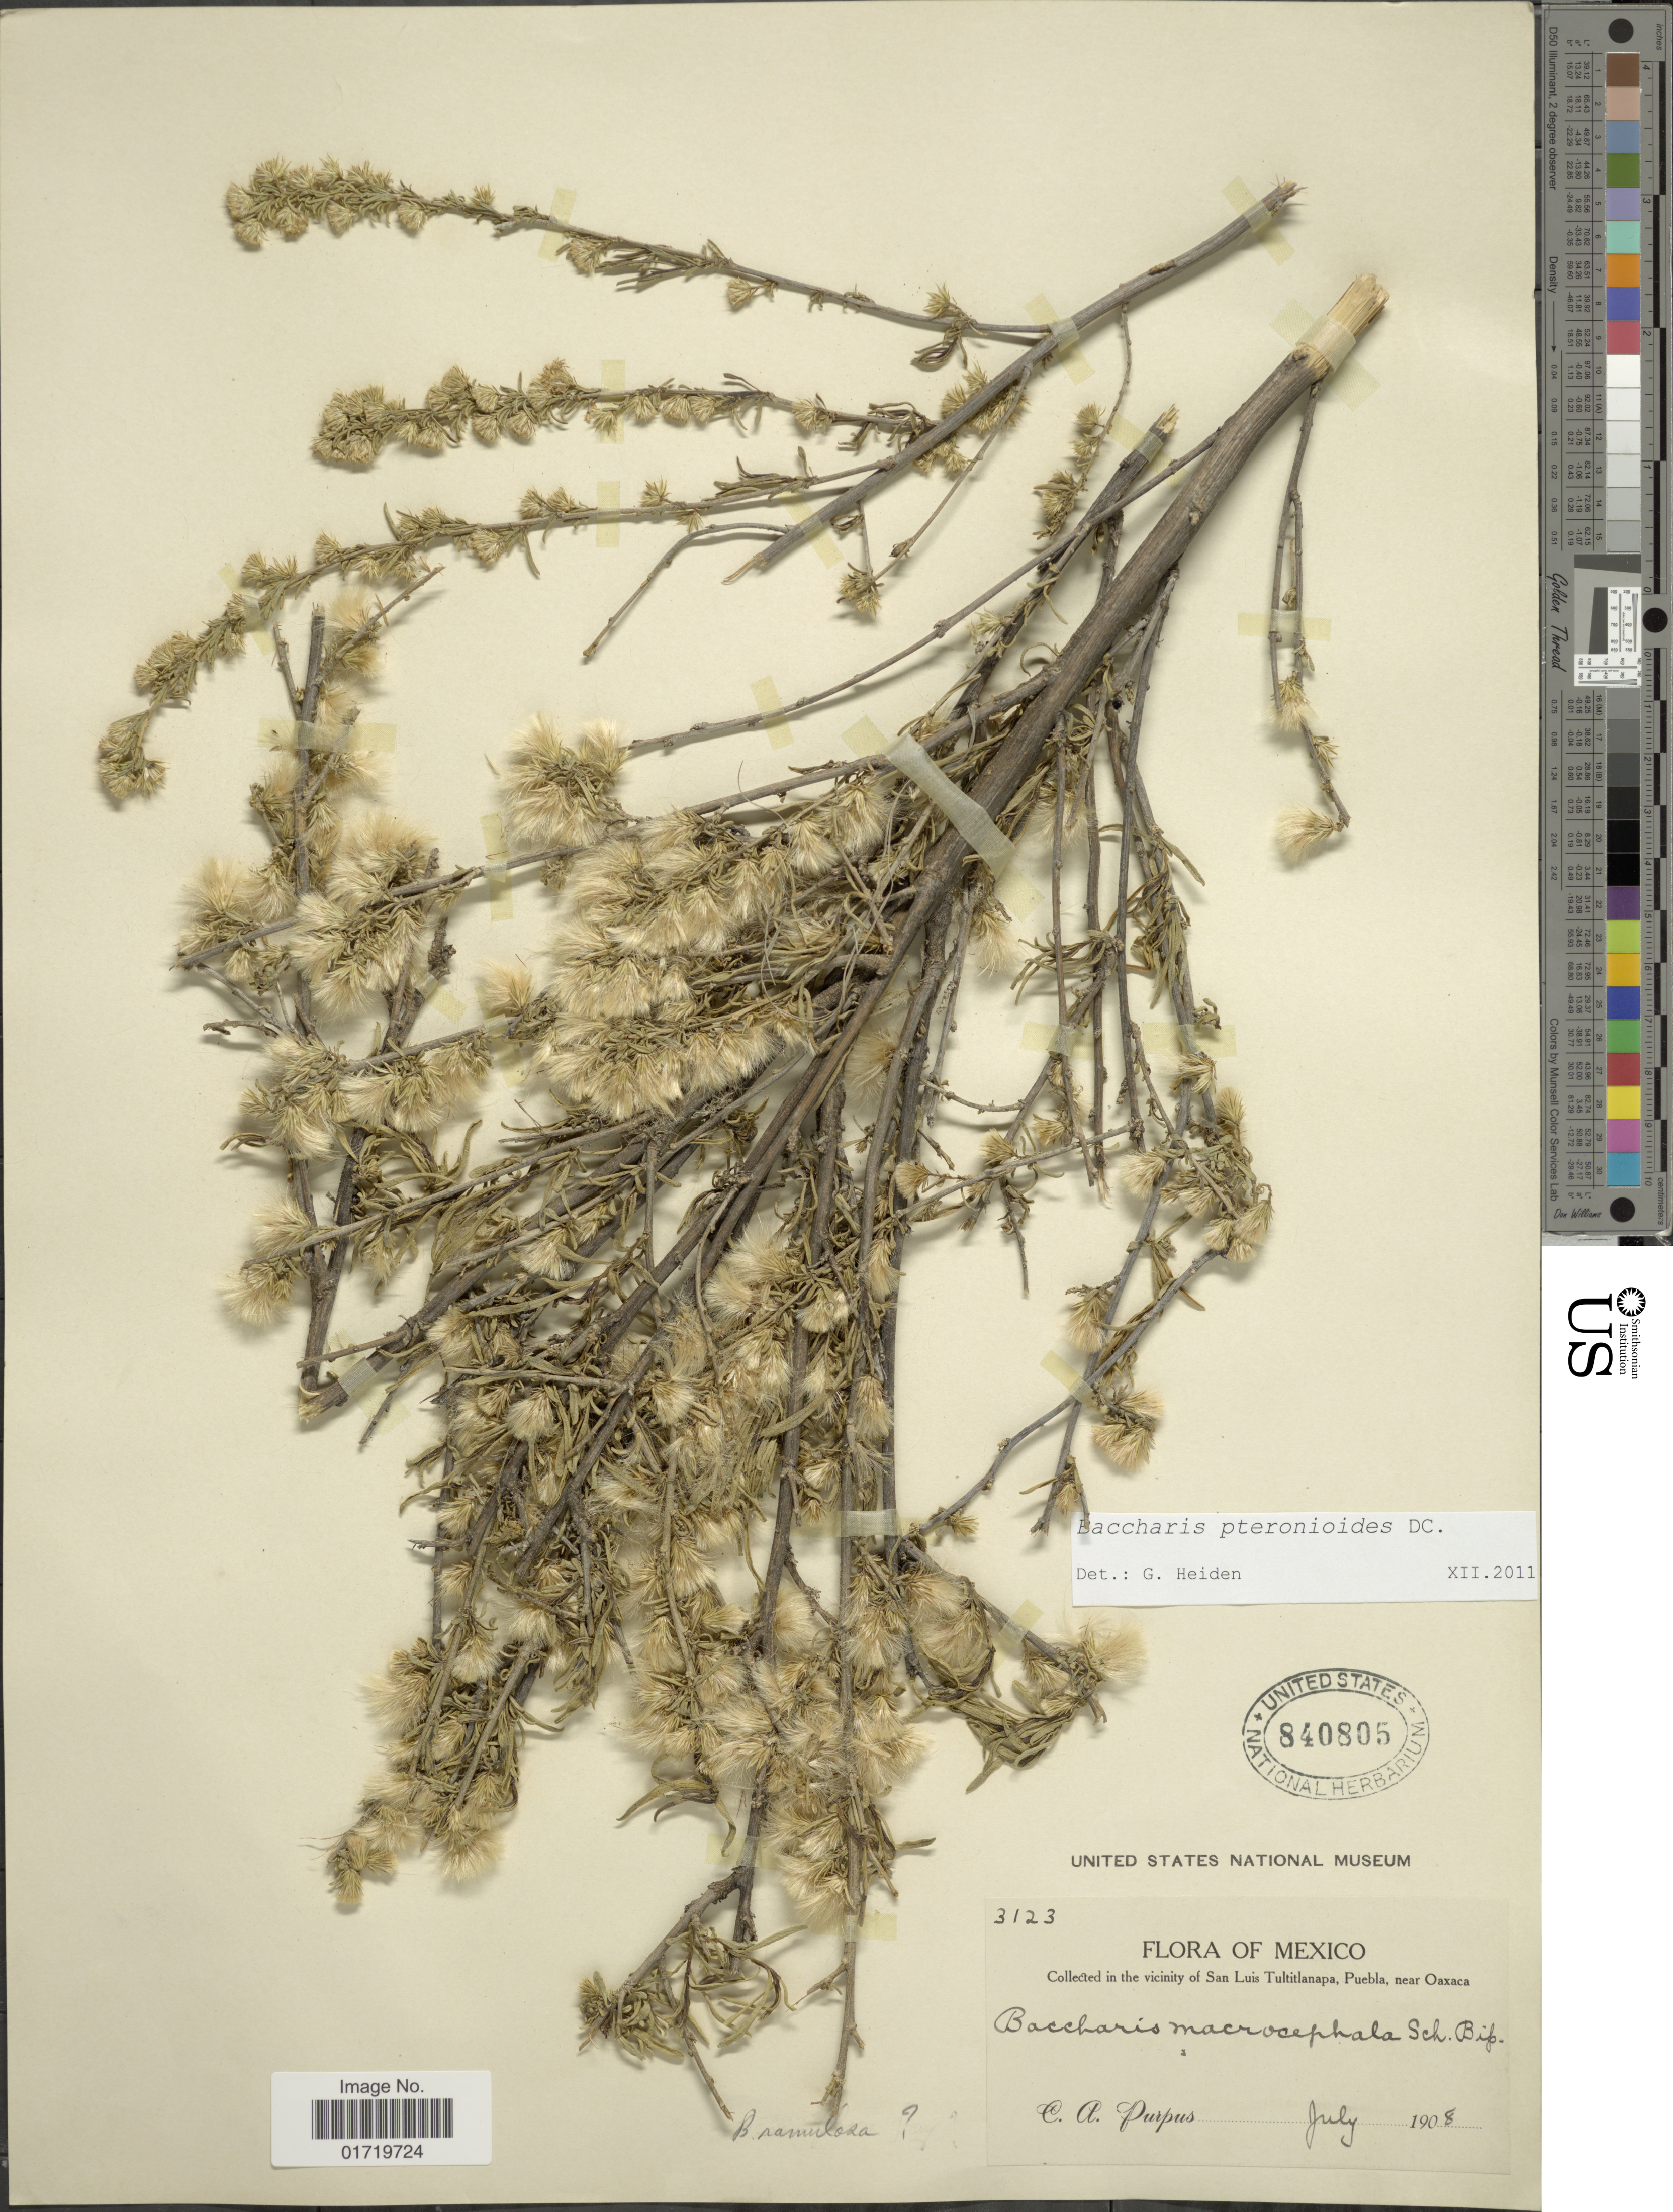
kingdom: Plantae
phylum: Tracheophyta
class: Magnoliopsida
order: Asterales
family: Asteraceae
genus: Baccharis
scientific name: Baccharis pteronioides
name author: DC.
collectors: C. A. Purpus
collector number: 3123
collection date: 1908-07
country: Mexico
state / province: Oaxaca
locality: In the Vicinity of San Luis Tultitlanapa, Puebla, Near Oaxaca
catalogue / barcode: US 840805